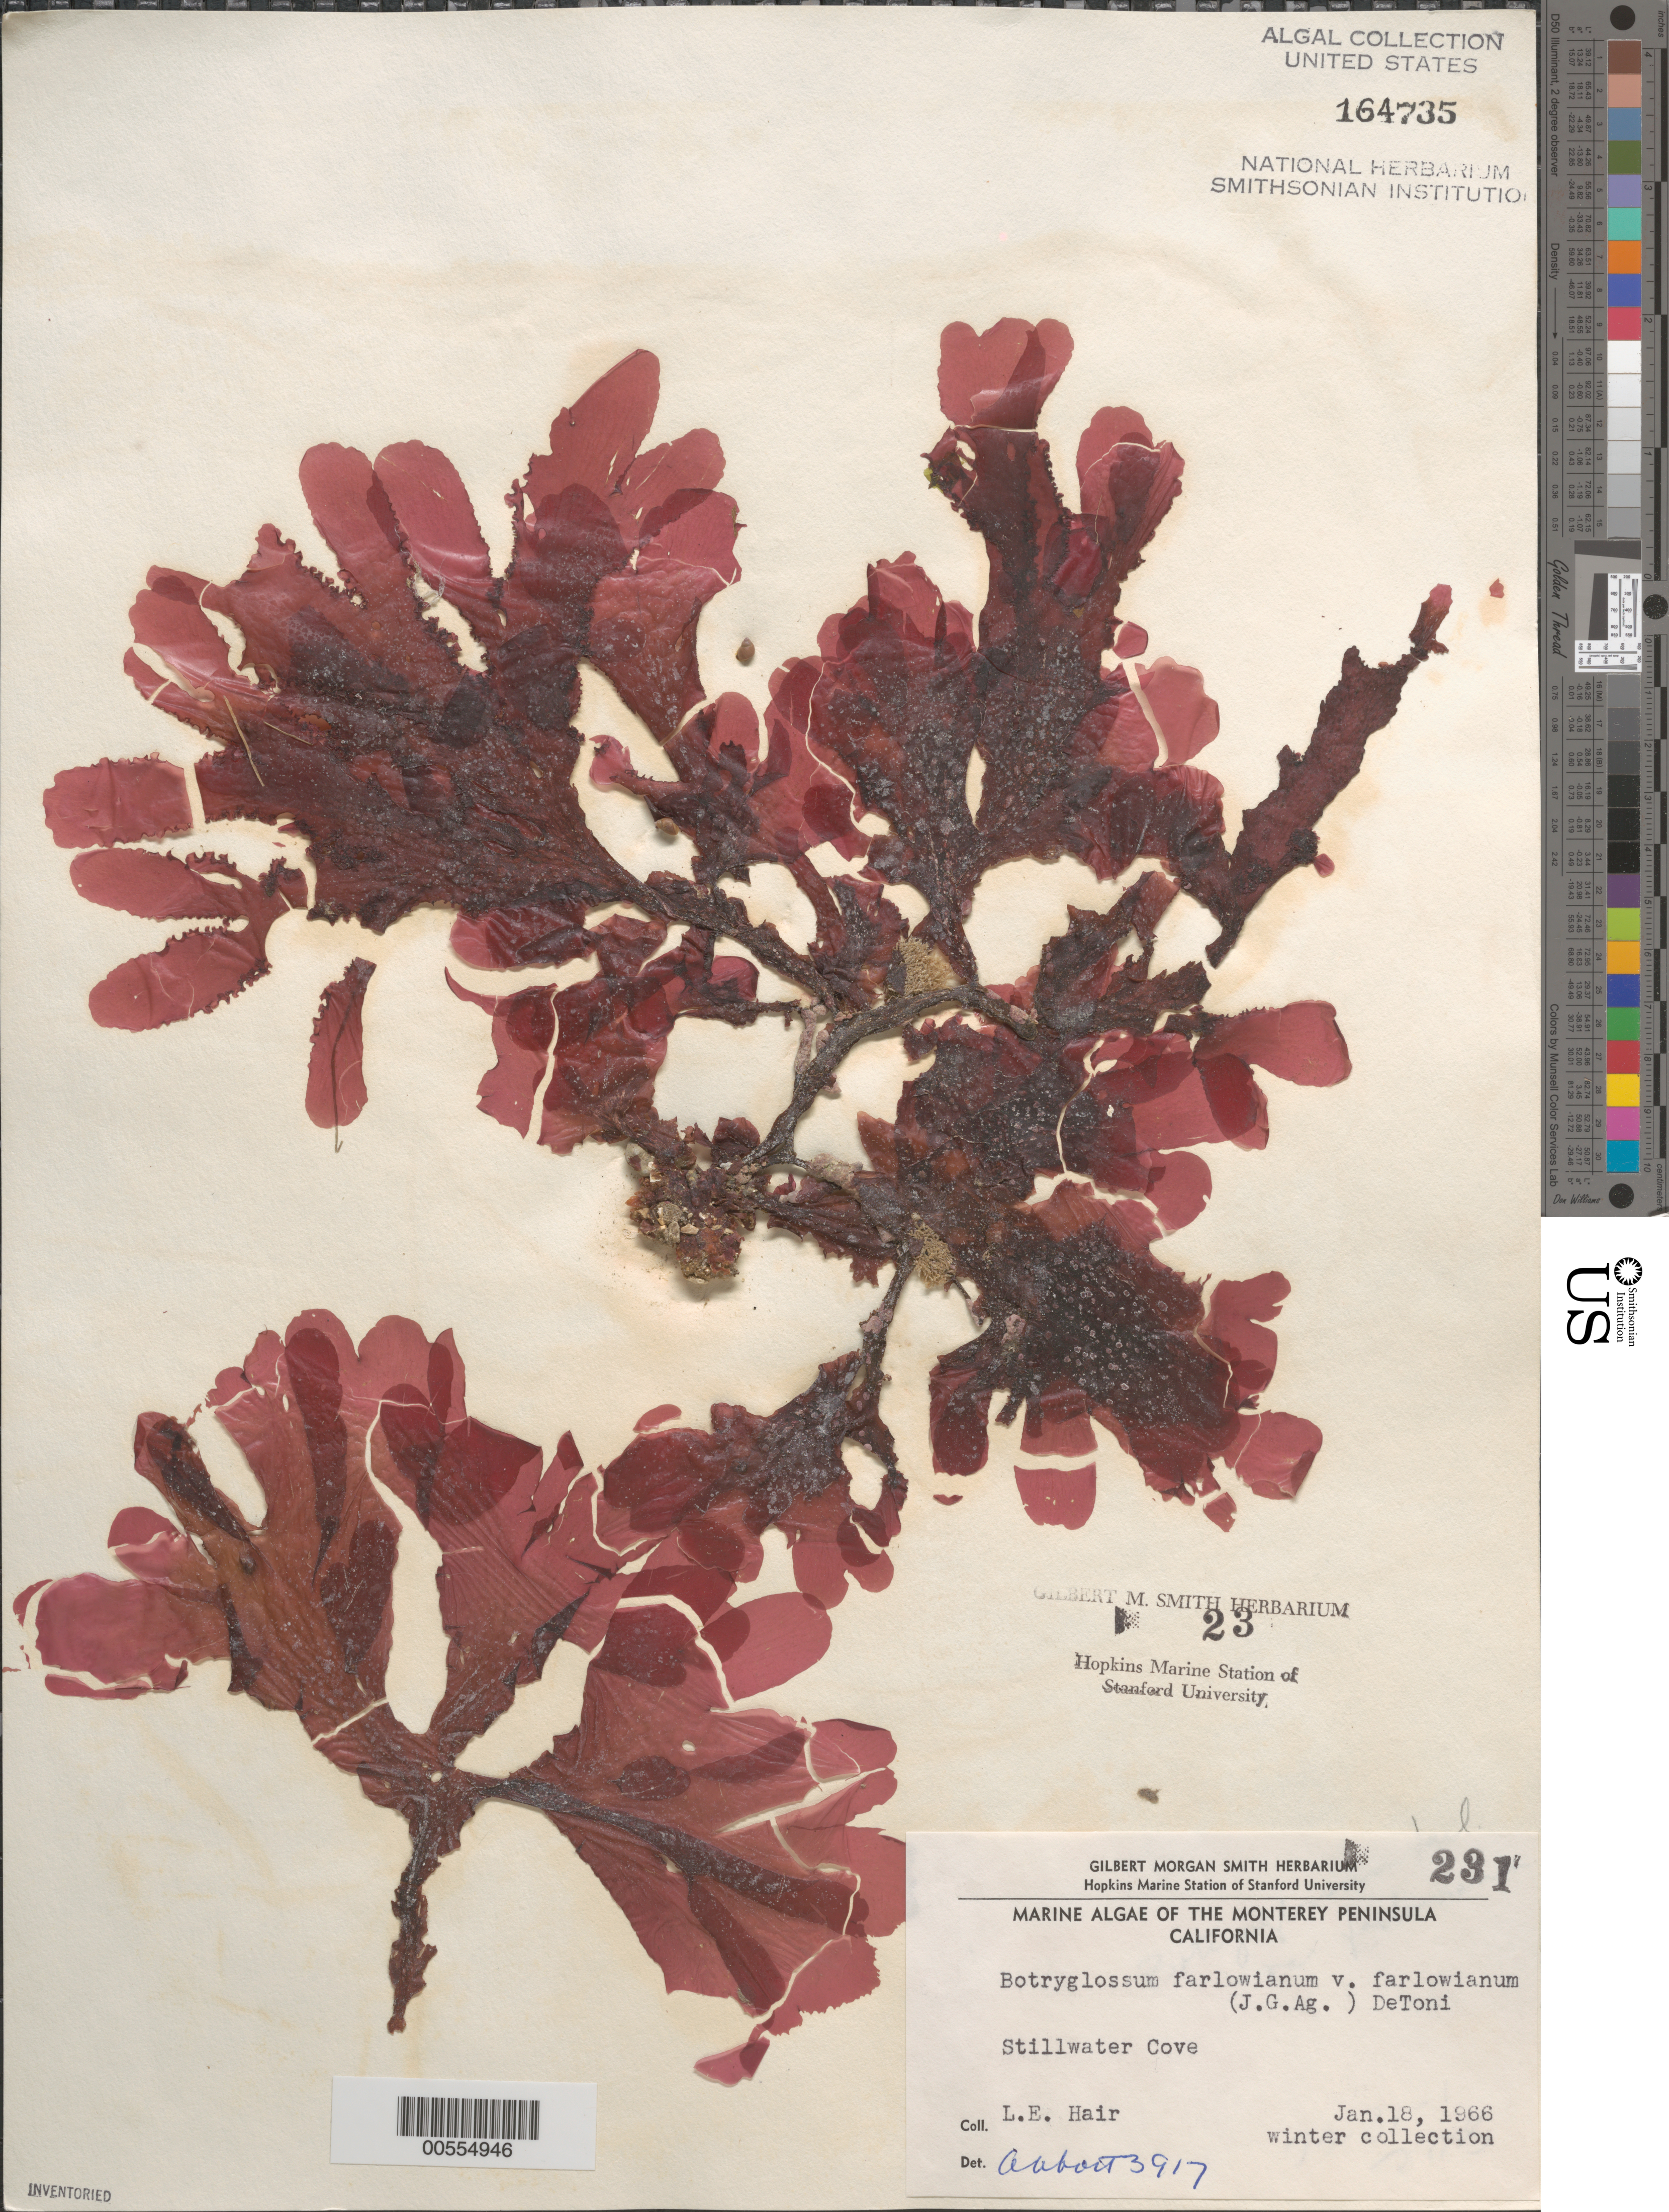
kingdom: Plantae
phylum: Rhodophyta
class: Florideophyceae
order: Ceramiales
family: Delesseriaceae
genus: Botryoglossum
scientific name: Botryoglossum farlowianum var. farlowianum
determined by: Abbott, Isabella A.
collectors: L. Hair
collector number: IAA 3917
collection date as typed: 18 Jan 1966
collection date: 1966-01-18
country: United States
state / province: California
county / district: Monterey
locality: Stillwater Cove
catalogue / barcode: US 164735